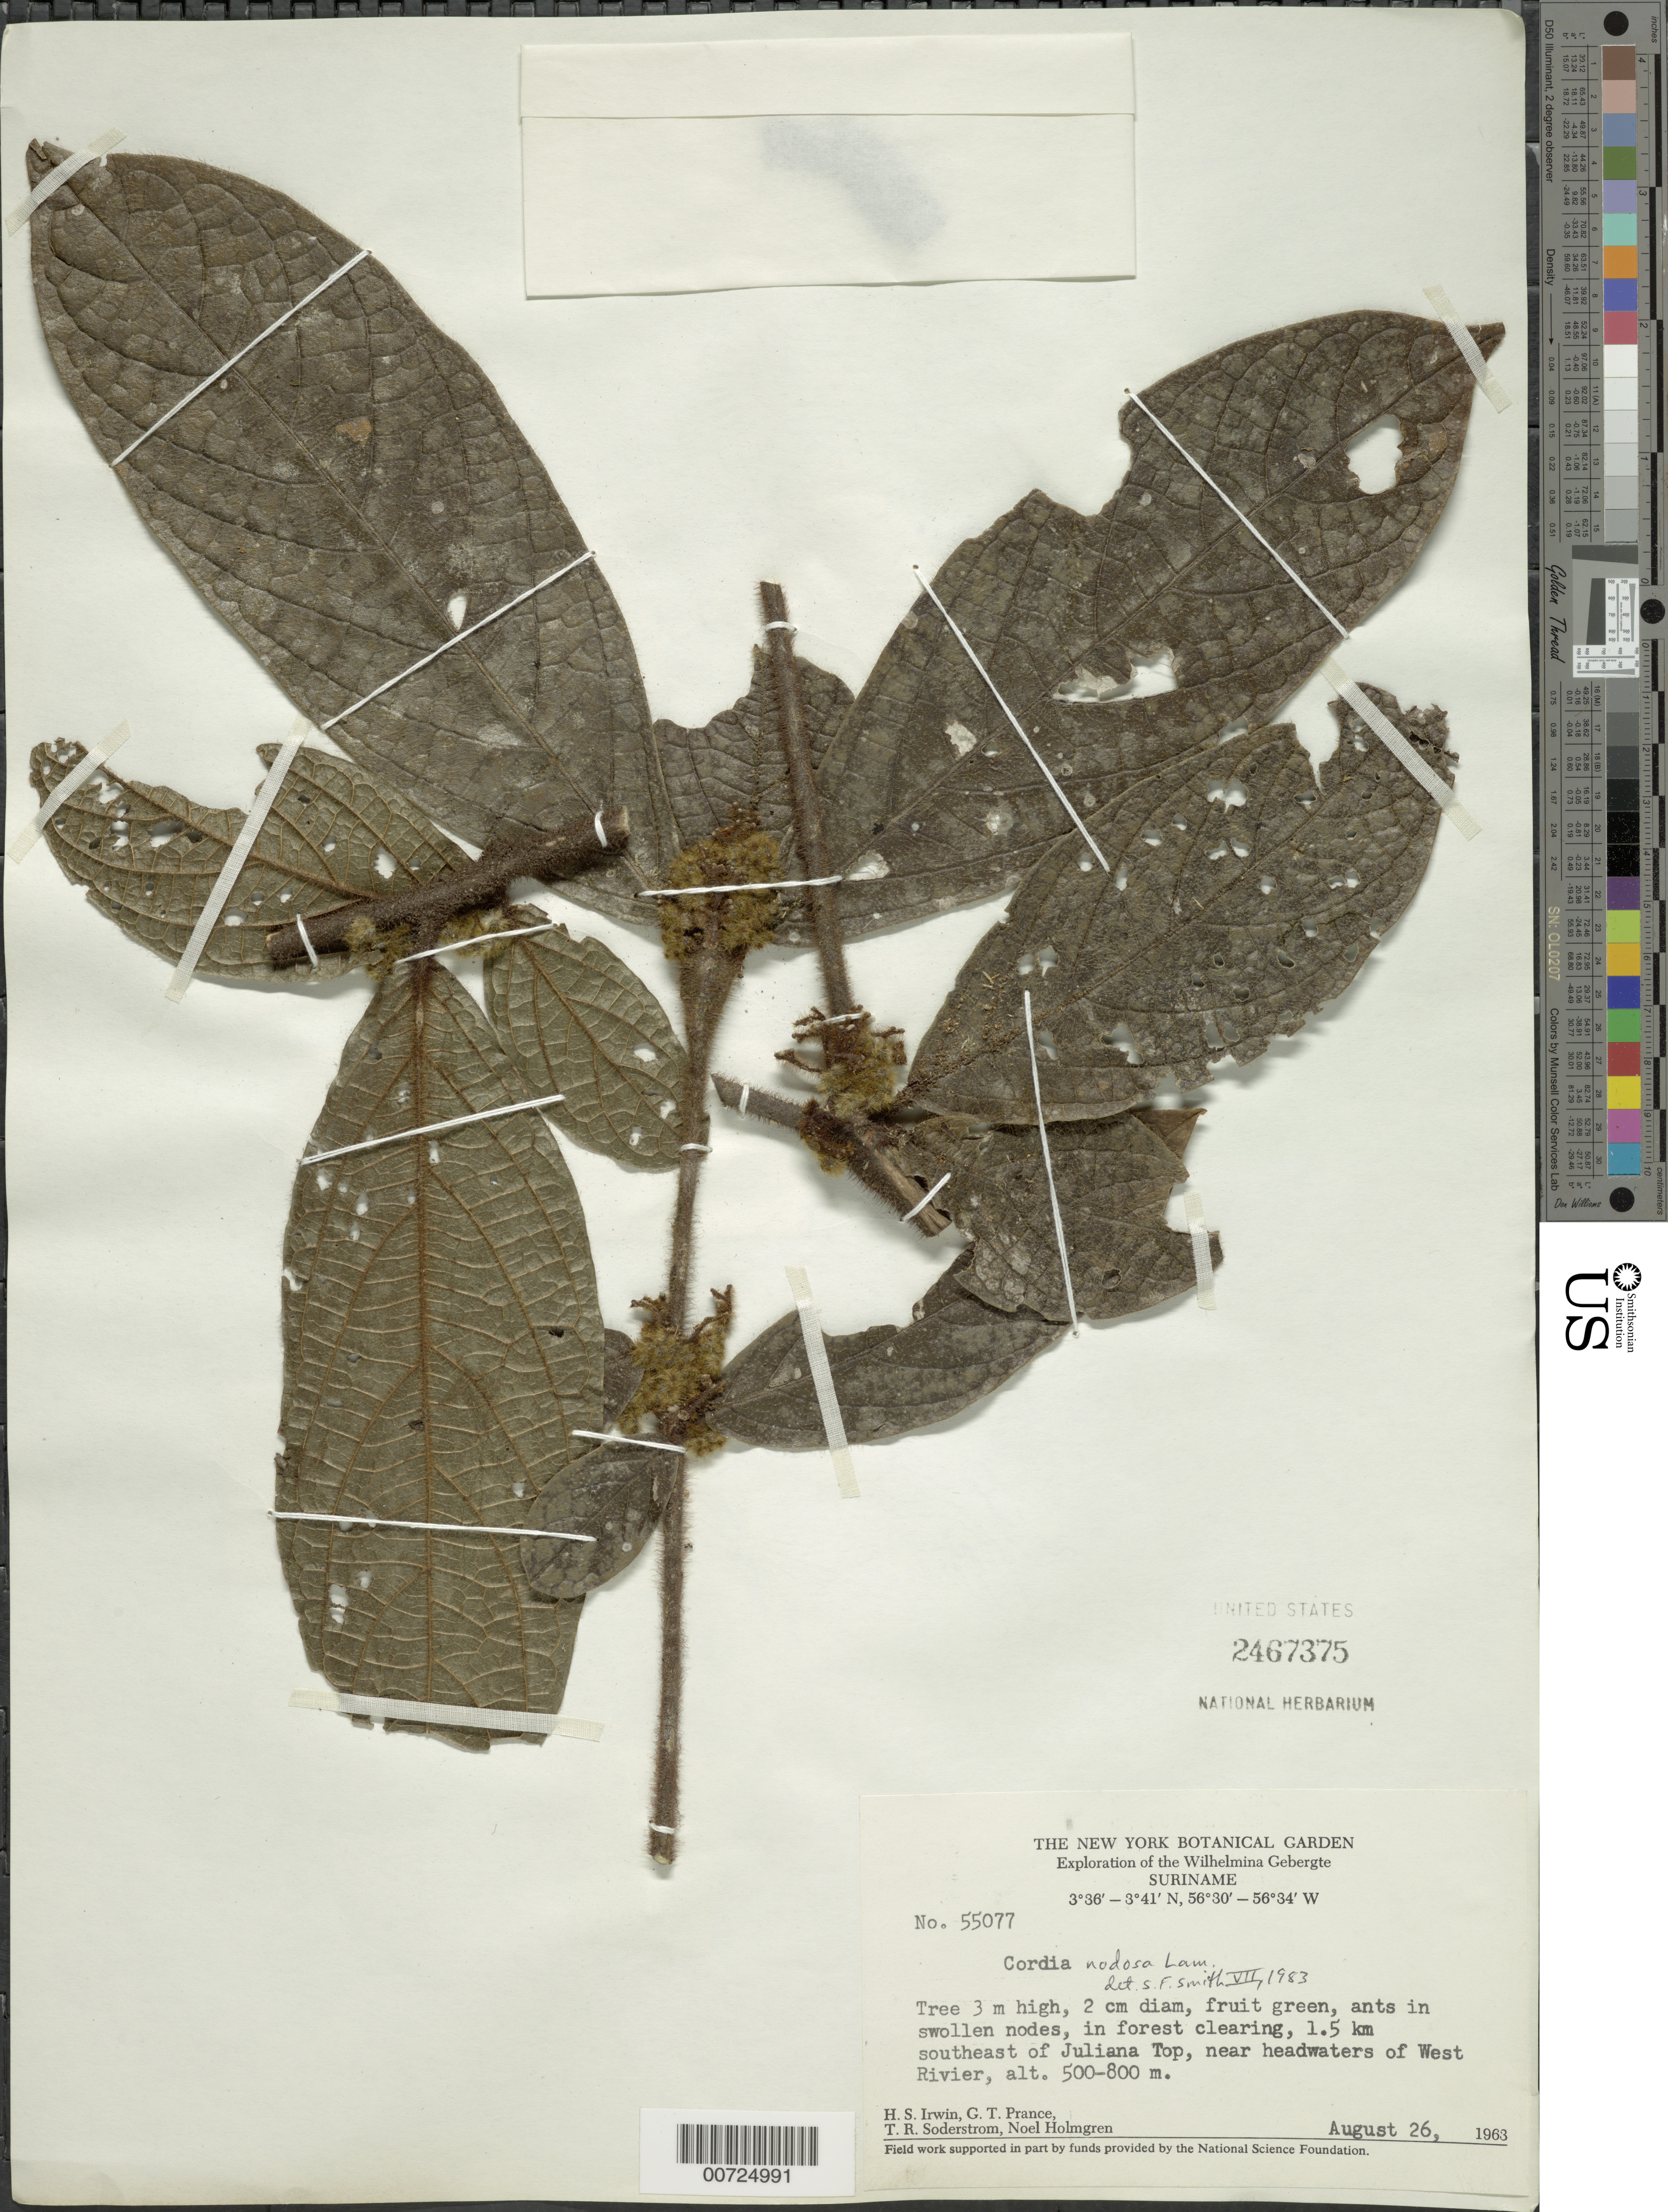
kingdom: Plantae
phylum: Tracheophyta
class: Magnoliopsida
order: Boraginales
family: Cordiaceae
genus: Cordia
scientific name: Cordia nodosa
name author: Lam.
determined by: Smith, Stephen F., (US), NMNH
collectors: H. Irwin, G. T. Prance, T. R. Soderstrom & N. H. Holmgren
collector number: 55077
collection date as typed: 26-Aug-63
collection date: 1963-08-26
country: Suriname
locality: Juliana Top, 1.5 km SE of, near headwaters of West River, Wilhelmina Gebergte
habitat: Forest clearing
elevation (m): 500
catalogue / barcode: US 2467375